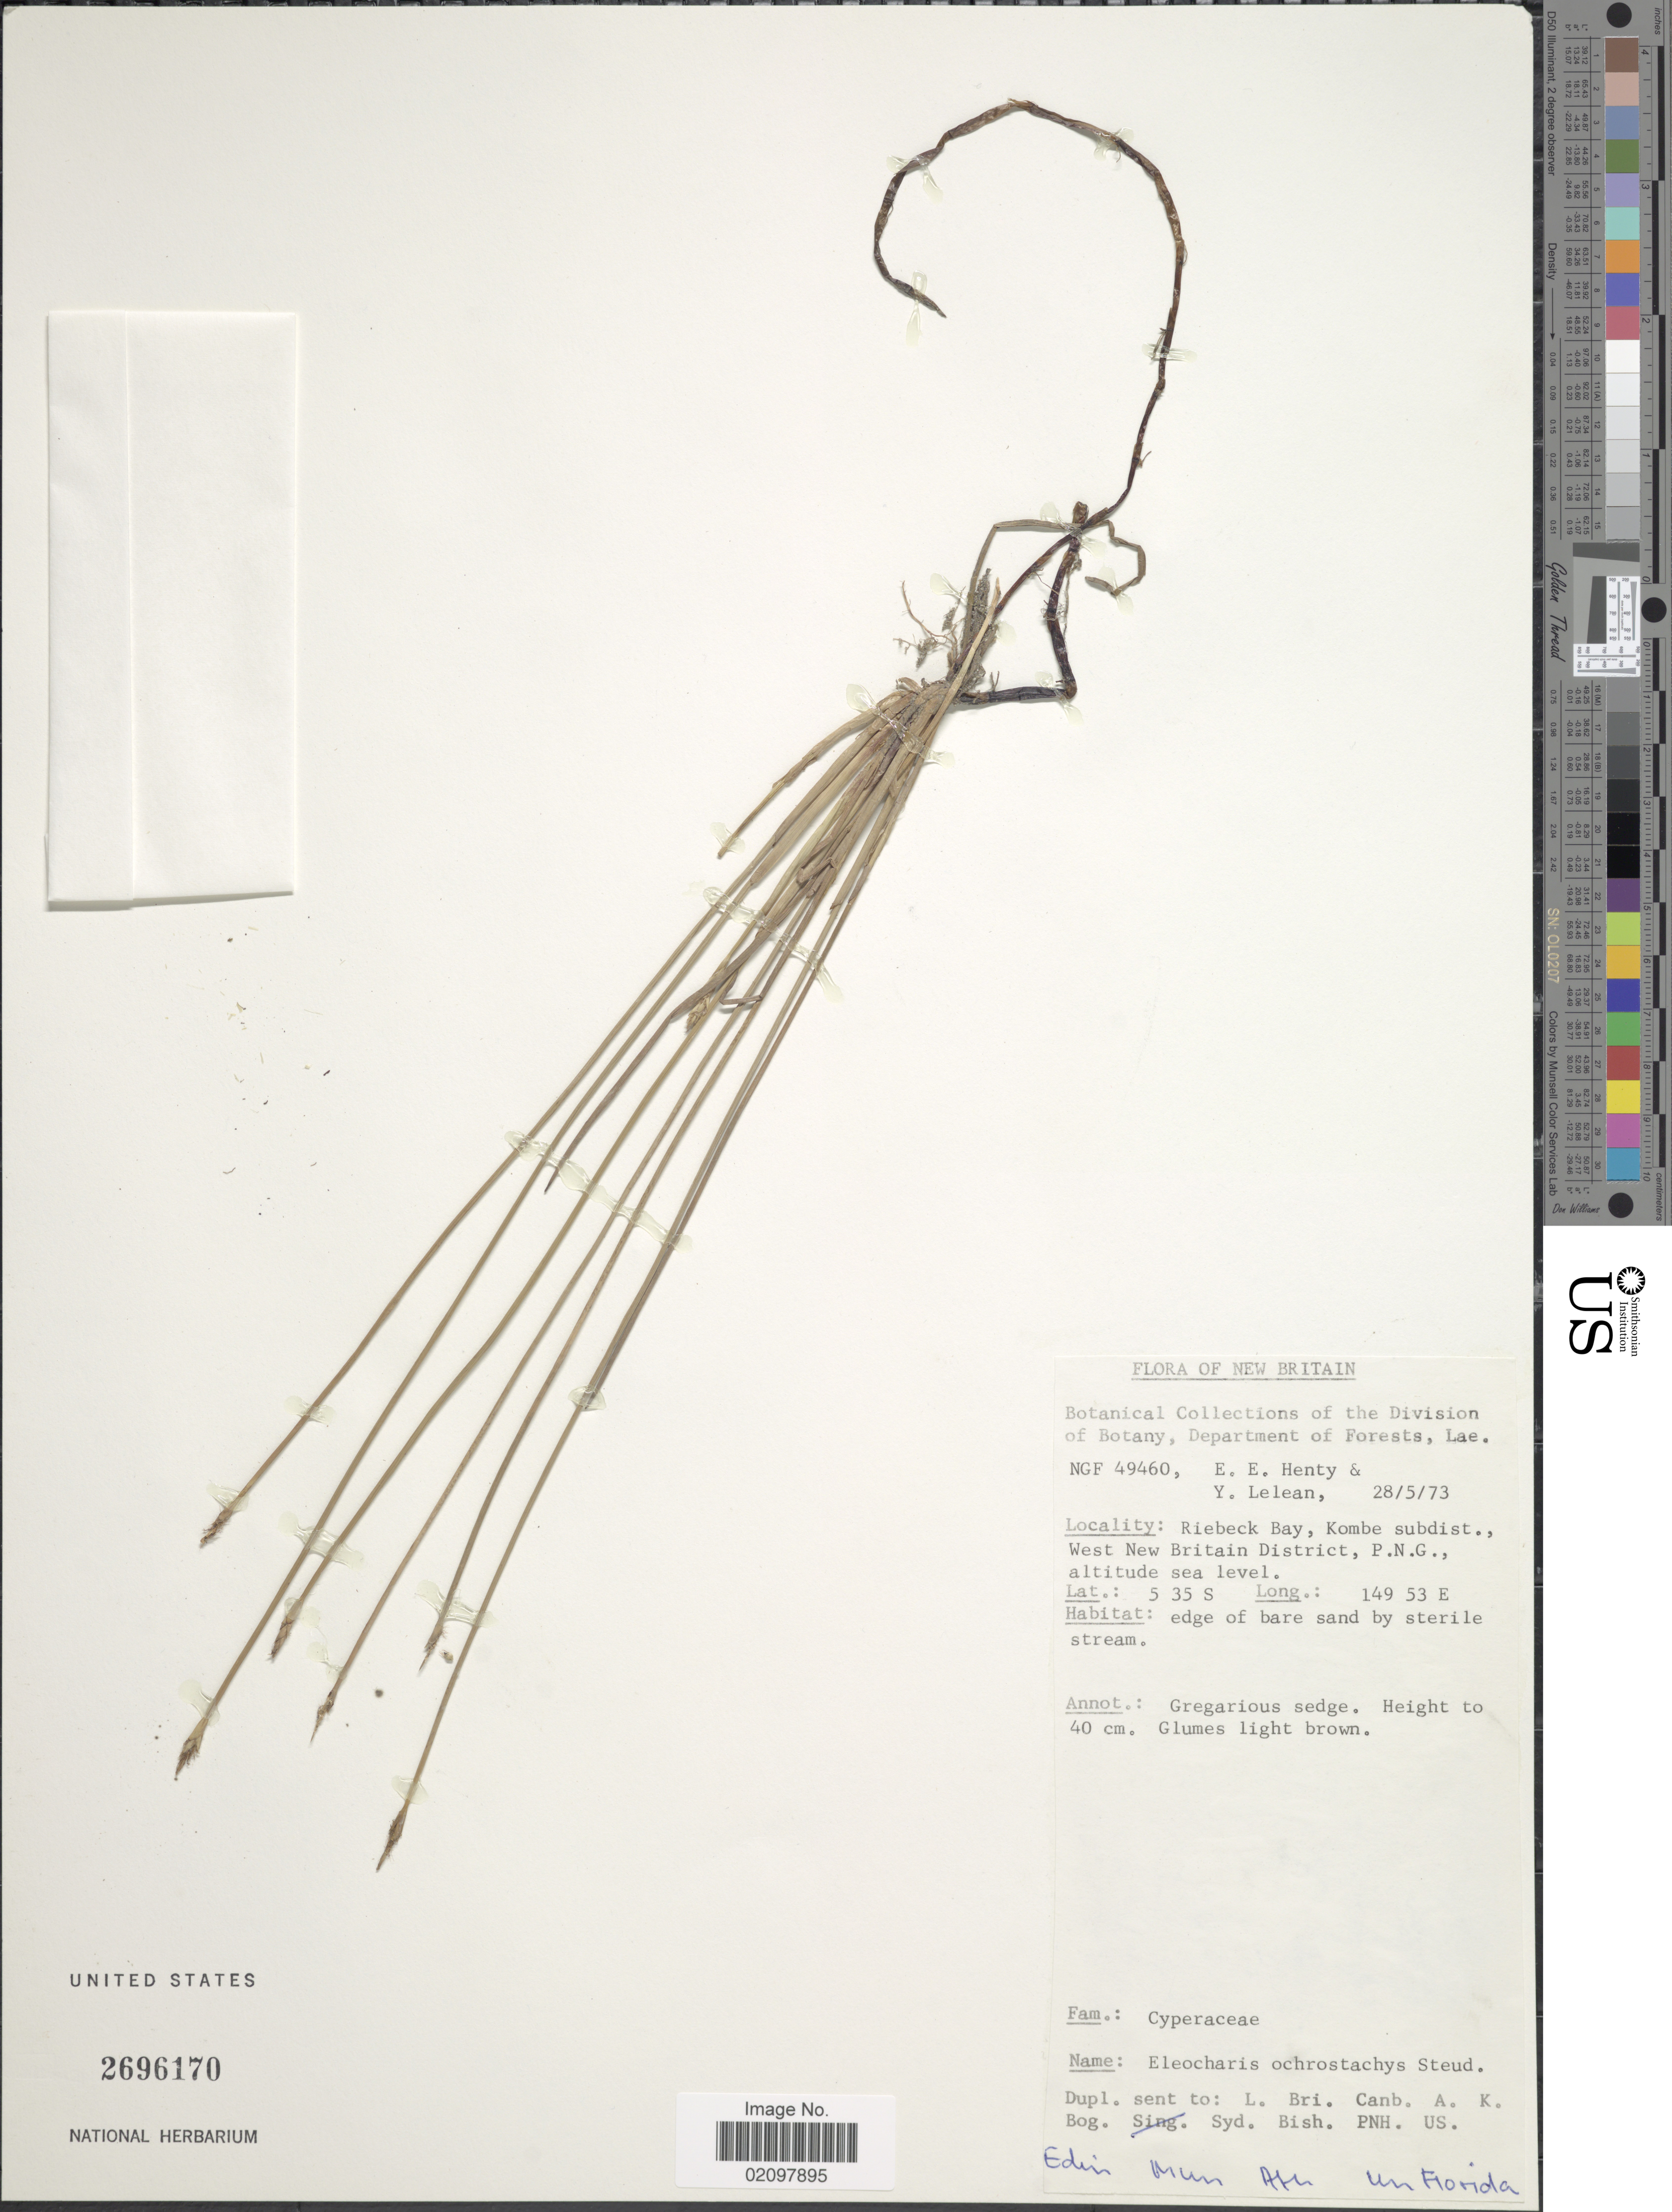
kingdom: Plantae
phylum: Tracheophyta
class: Liliopsida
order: Poales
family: Cyperaceae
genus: Eleocharis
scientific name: Eleocharis ochrostachys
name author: Steud.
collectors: E. Henty & Y. Lelean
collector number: NGF 49460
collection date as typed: Transcribed d/m/y: 28/5/73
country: Papua New Guinea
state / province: West New Britain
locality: New Britain, Riebeck Bay, Kombe subdist.,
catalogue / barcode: US 2696170